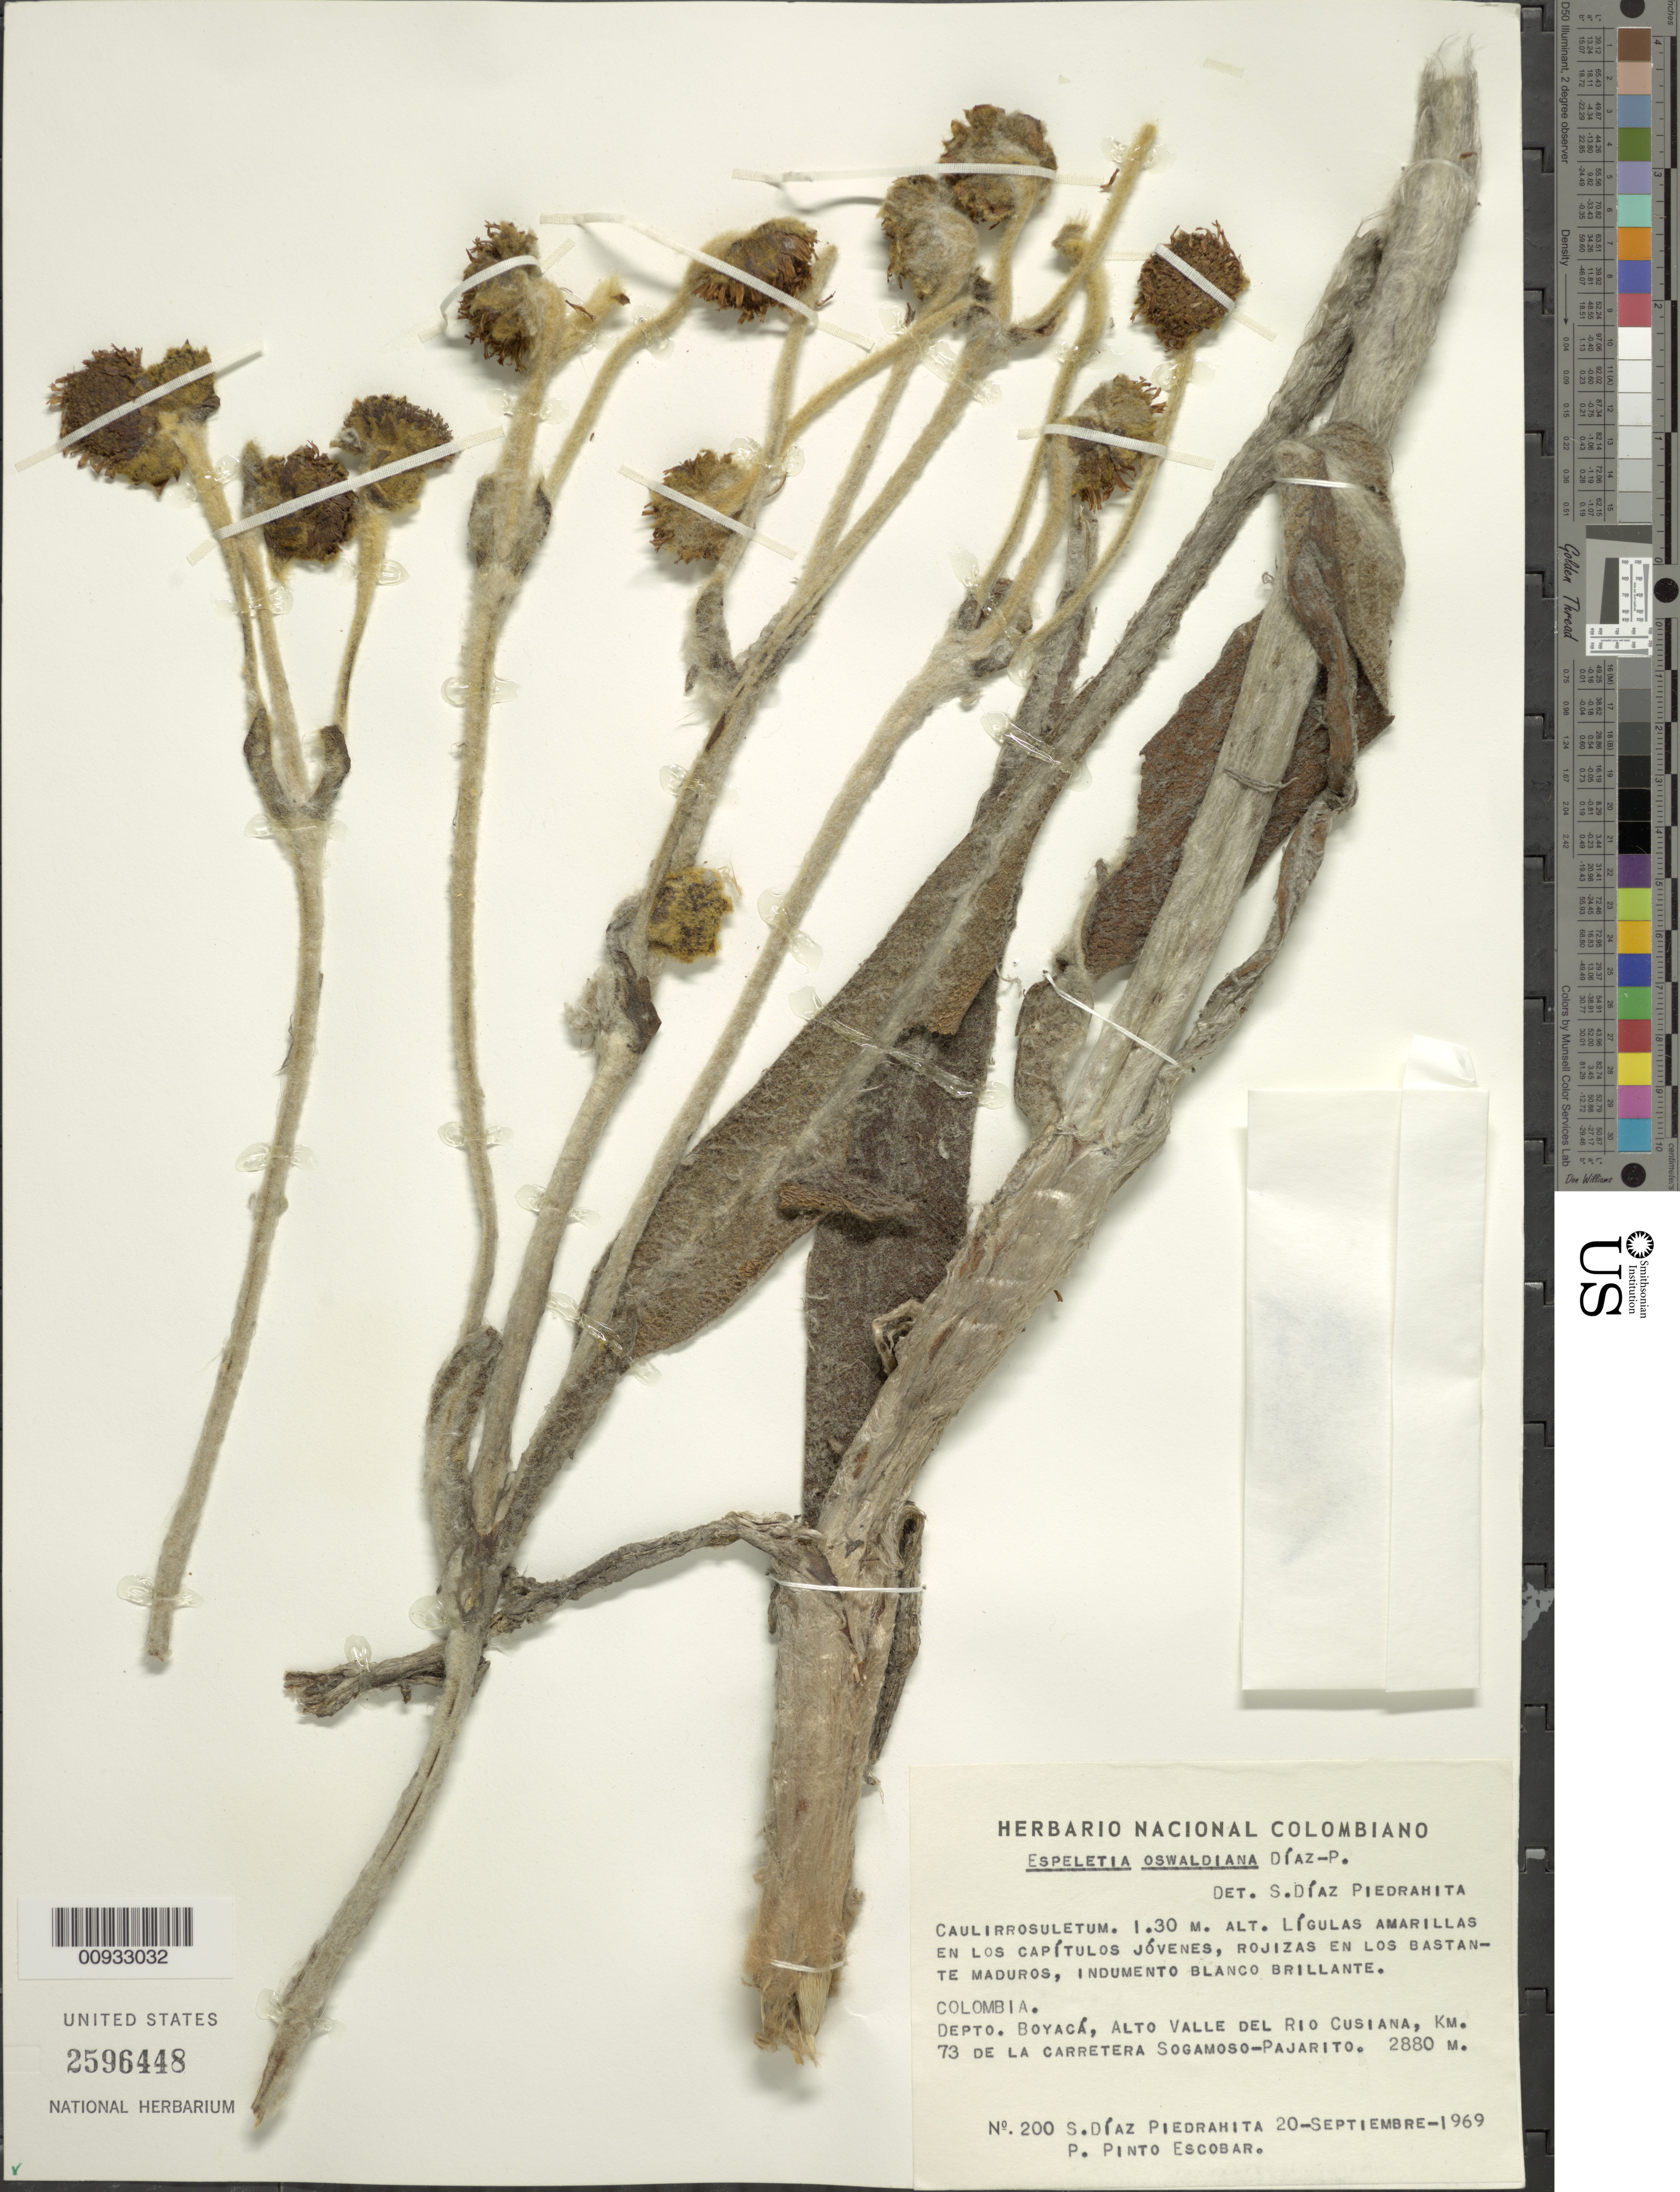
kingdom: Plantae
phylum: Tracheophyta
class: Magnoliopsida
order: Asterales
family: Asteraceae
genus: Espeletia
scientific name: Espeletia oswaldiana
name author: S. Díaz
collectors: S. Díaz Píedrahíta & P. Escobar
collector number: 200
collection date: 1969-09-20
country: Colombia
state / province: Boyacá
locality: Alto Valle del Rio Cusiana, km 73 de la carretera Sogamoso-Pajarito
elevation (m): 2880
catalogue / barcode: US 2596448